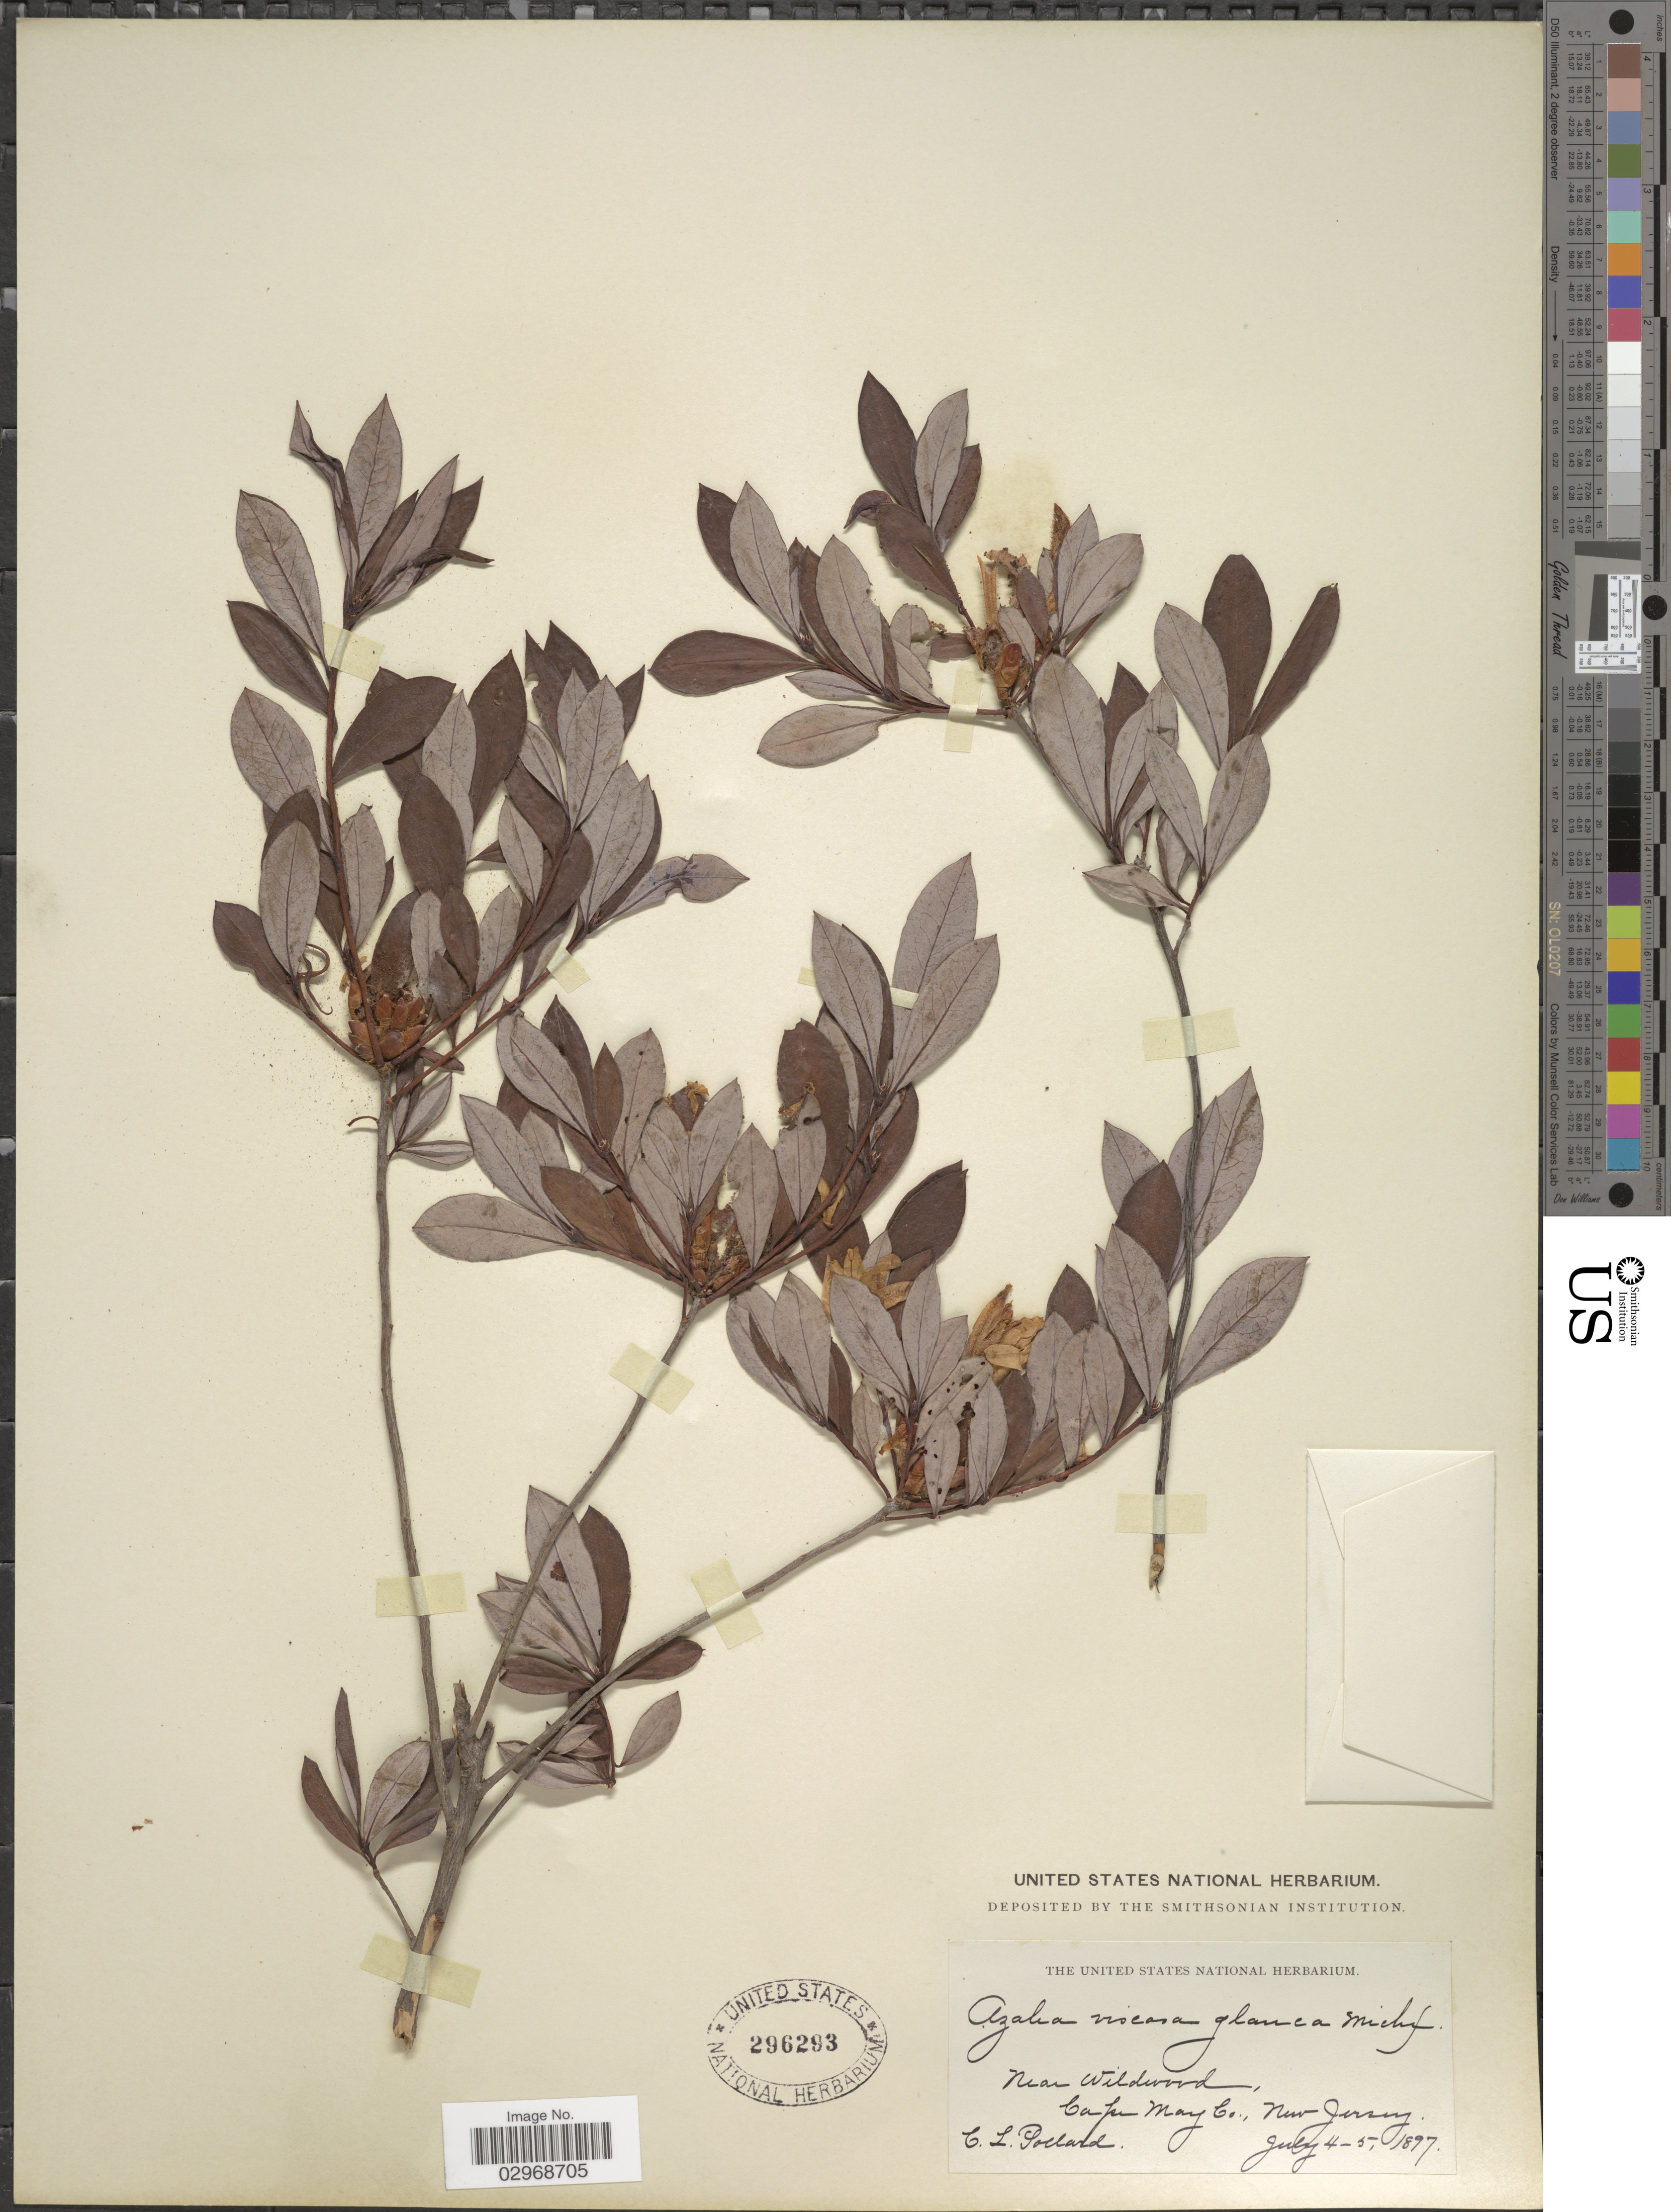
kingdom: Plantae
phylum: Tracheophyta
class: Magnoliopsida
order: Ericales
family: Ericaceae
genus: Rhododendron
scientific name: Rhododendron viscosum var. glaucum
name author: (Aiton) Torr.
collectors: C. L. Pollard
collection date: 1897-07-04/1897-07-05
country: United States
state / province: New Jersey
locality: Near Wildwood, Cape May Co.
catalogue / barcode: US 296293